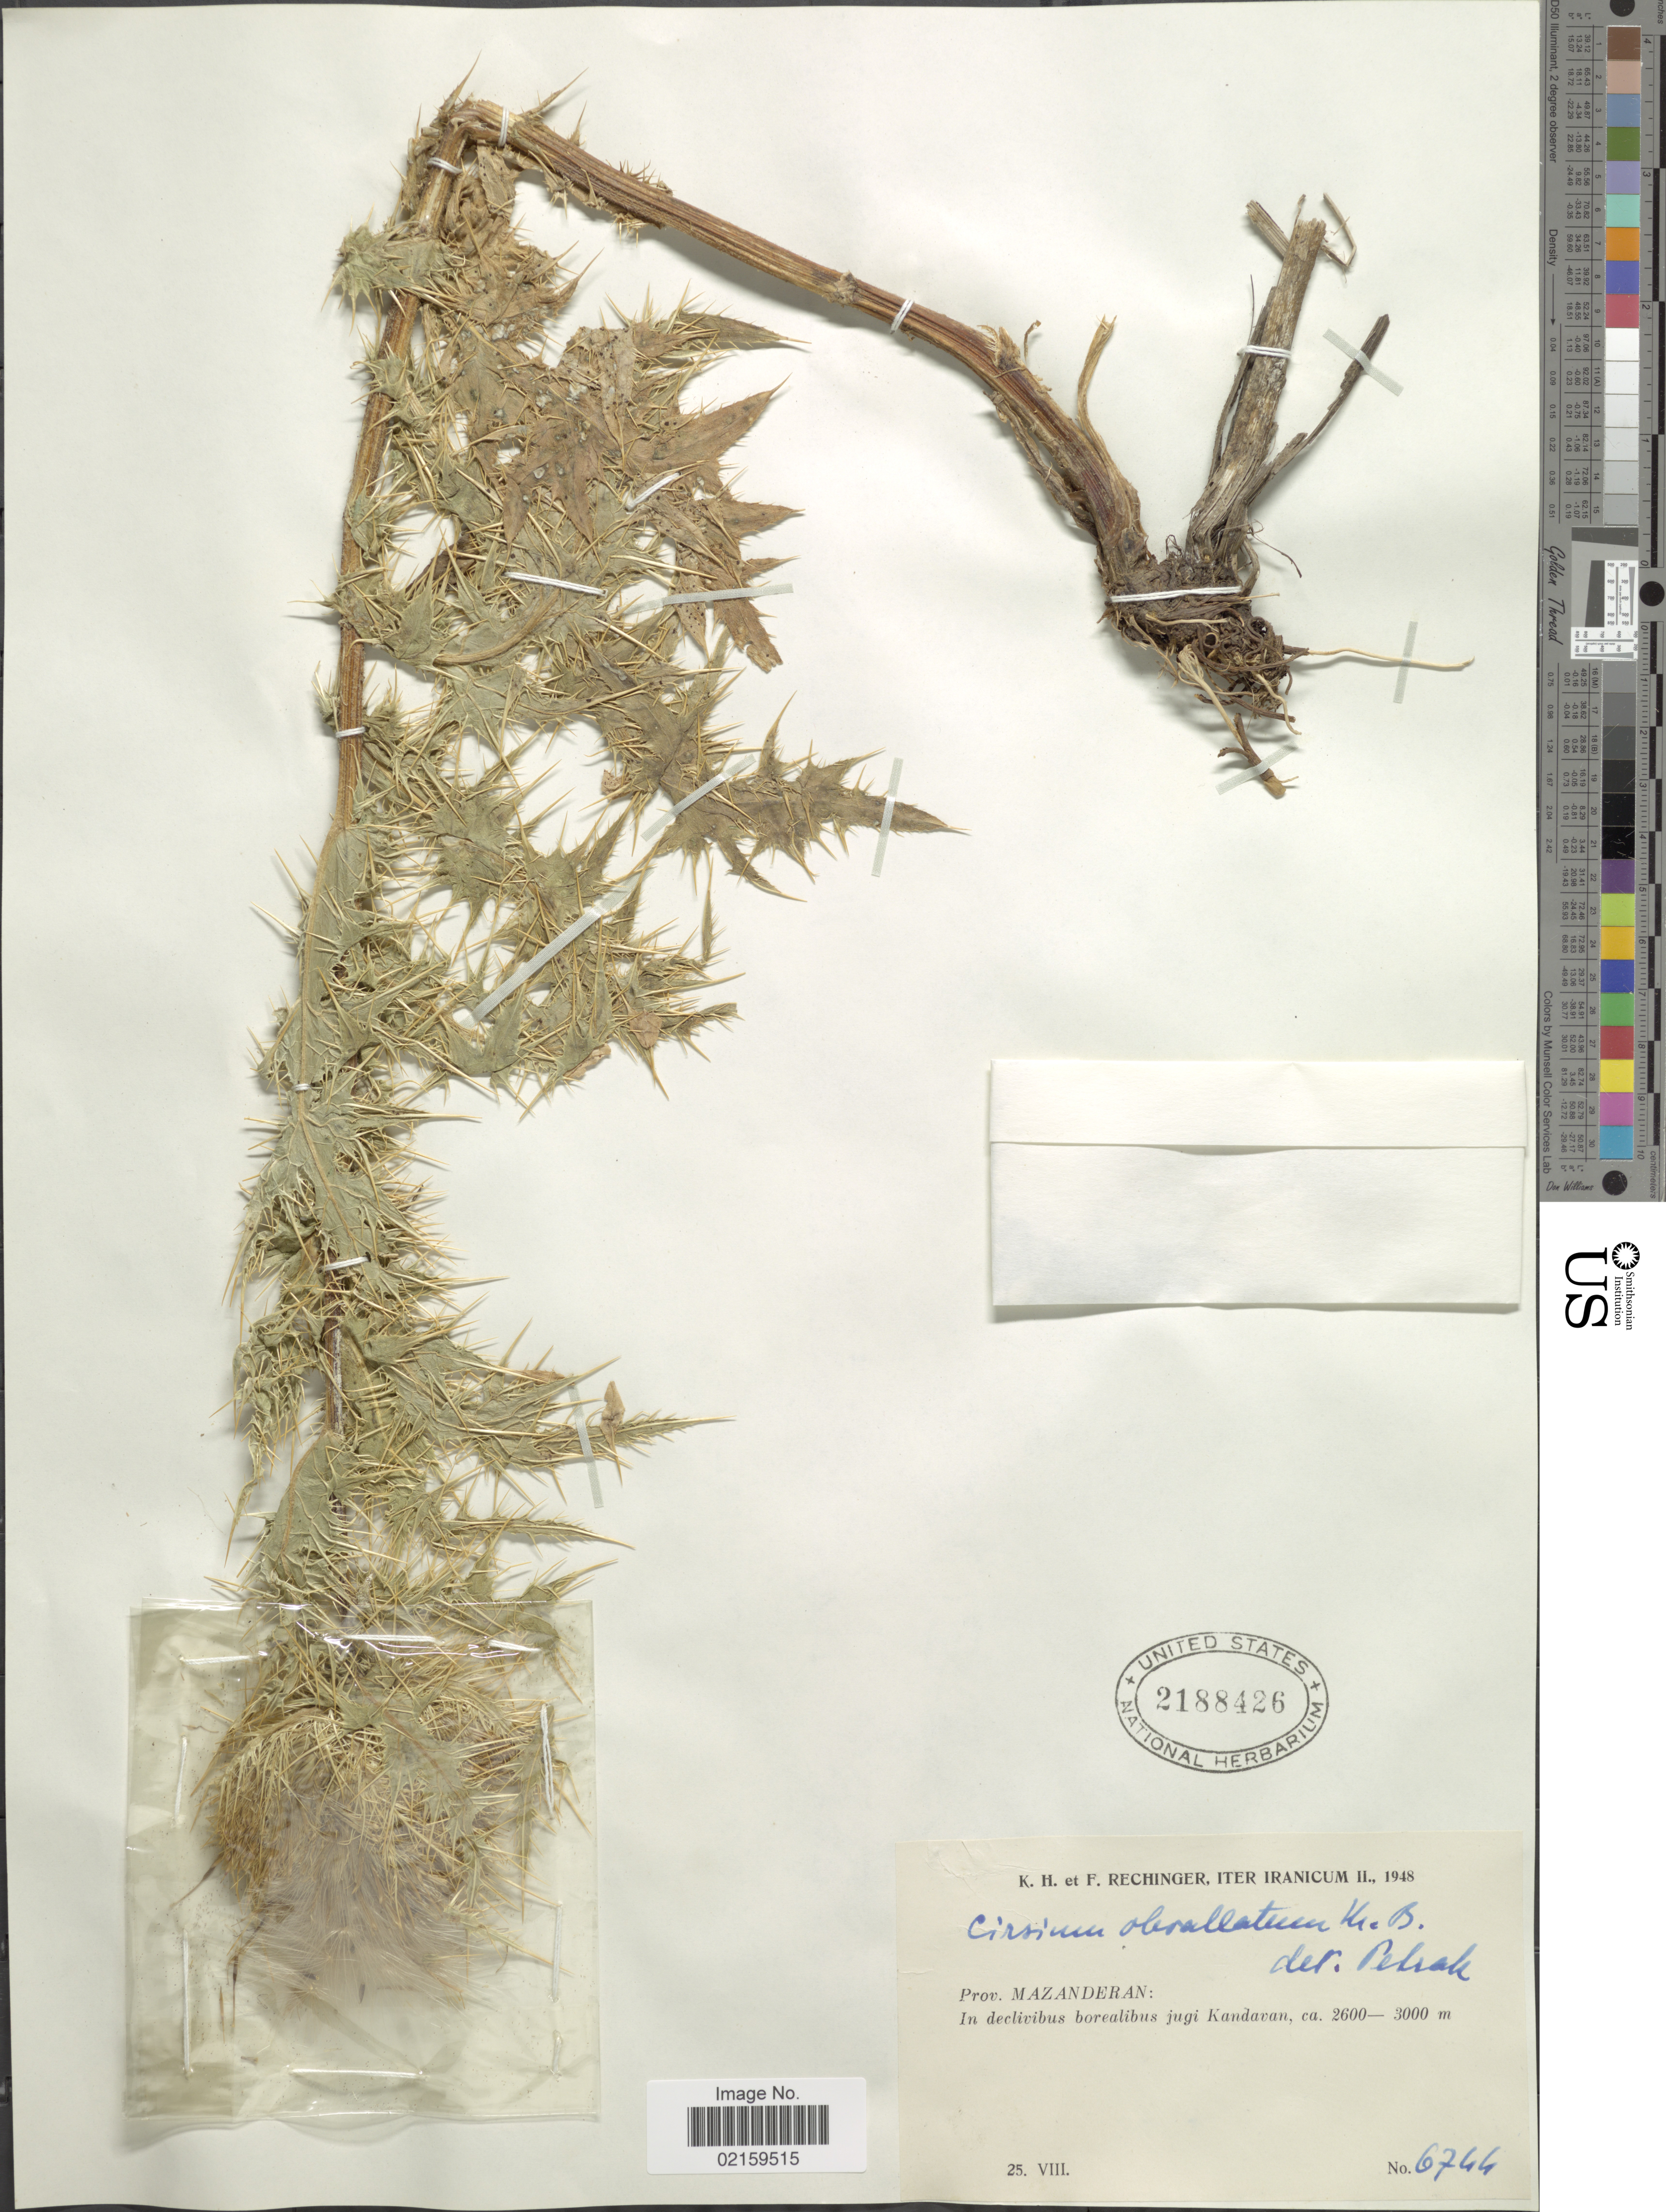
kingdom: Plantae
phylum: Tracheophyta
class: Magnoliopsida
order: Asterales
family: Asteraceae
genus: Cirsium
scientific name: Cirsium obvallatum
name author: M. Bieb.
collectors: K. H. Rechinger & F. Rechinger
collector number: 6744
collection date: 1948-08-25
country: Iran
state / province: Mazandaran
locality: Prov. Mazandaran. In declivibus borealibus jugi Kandavan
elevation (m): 2600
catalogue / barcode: US 2188426